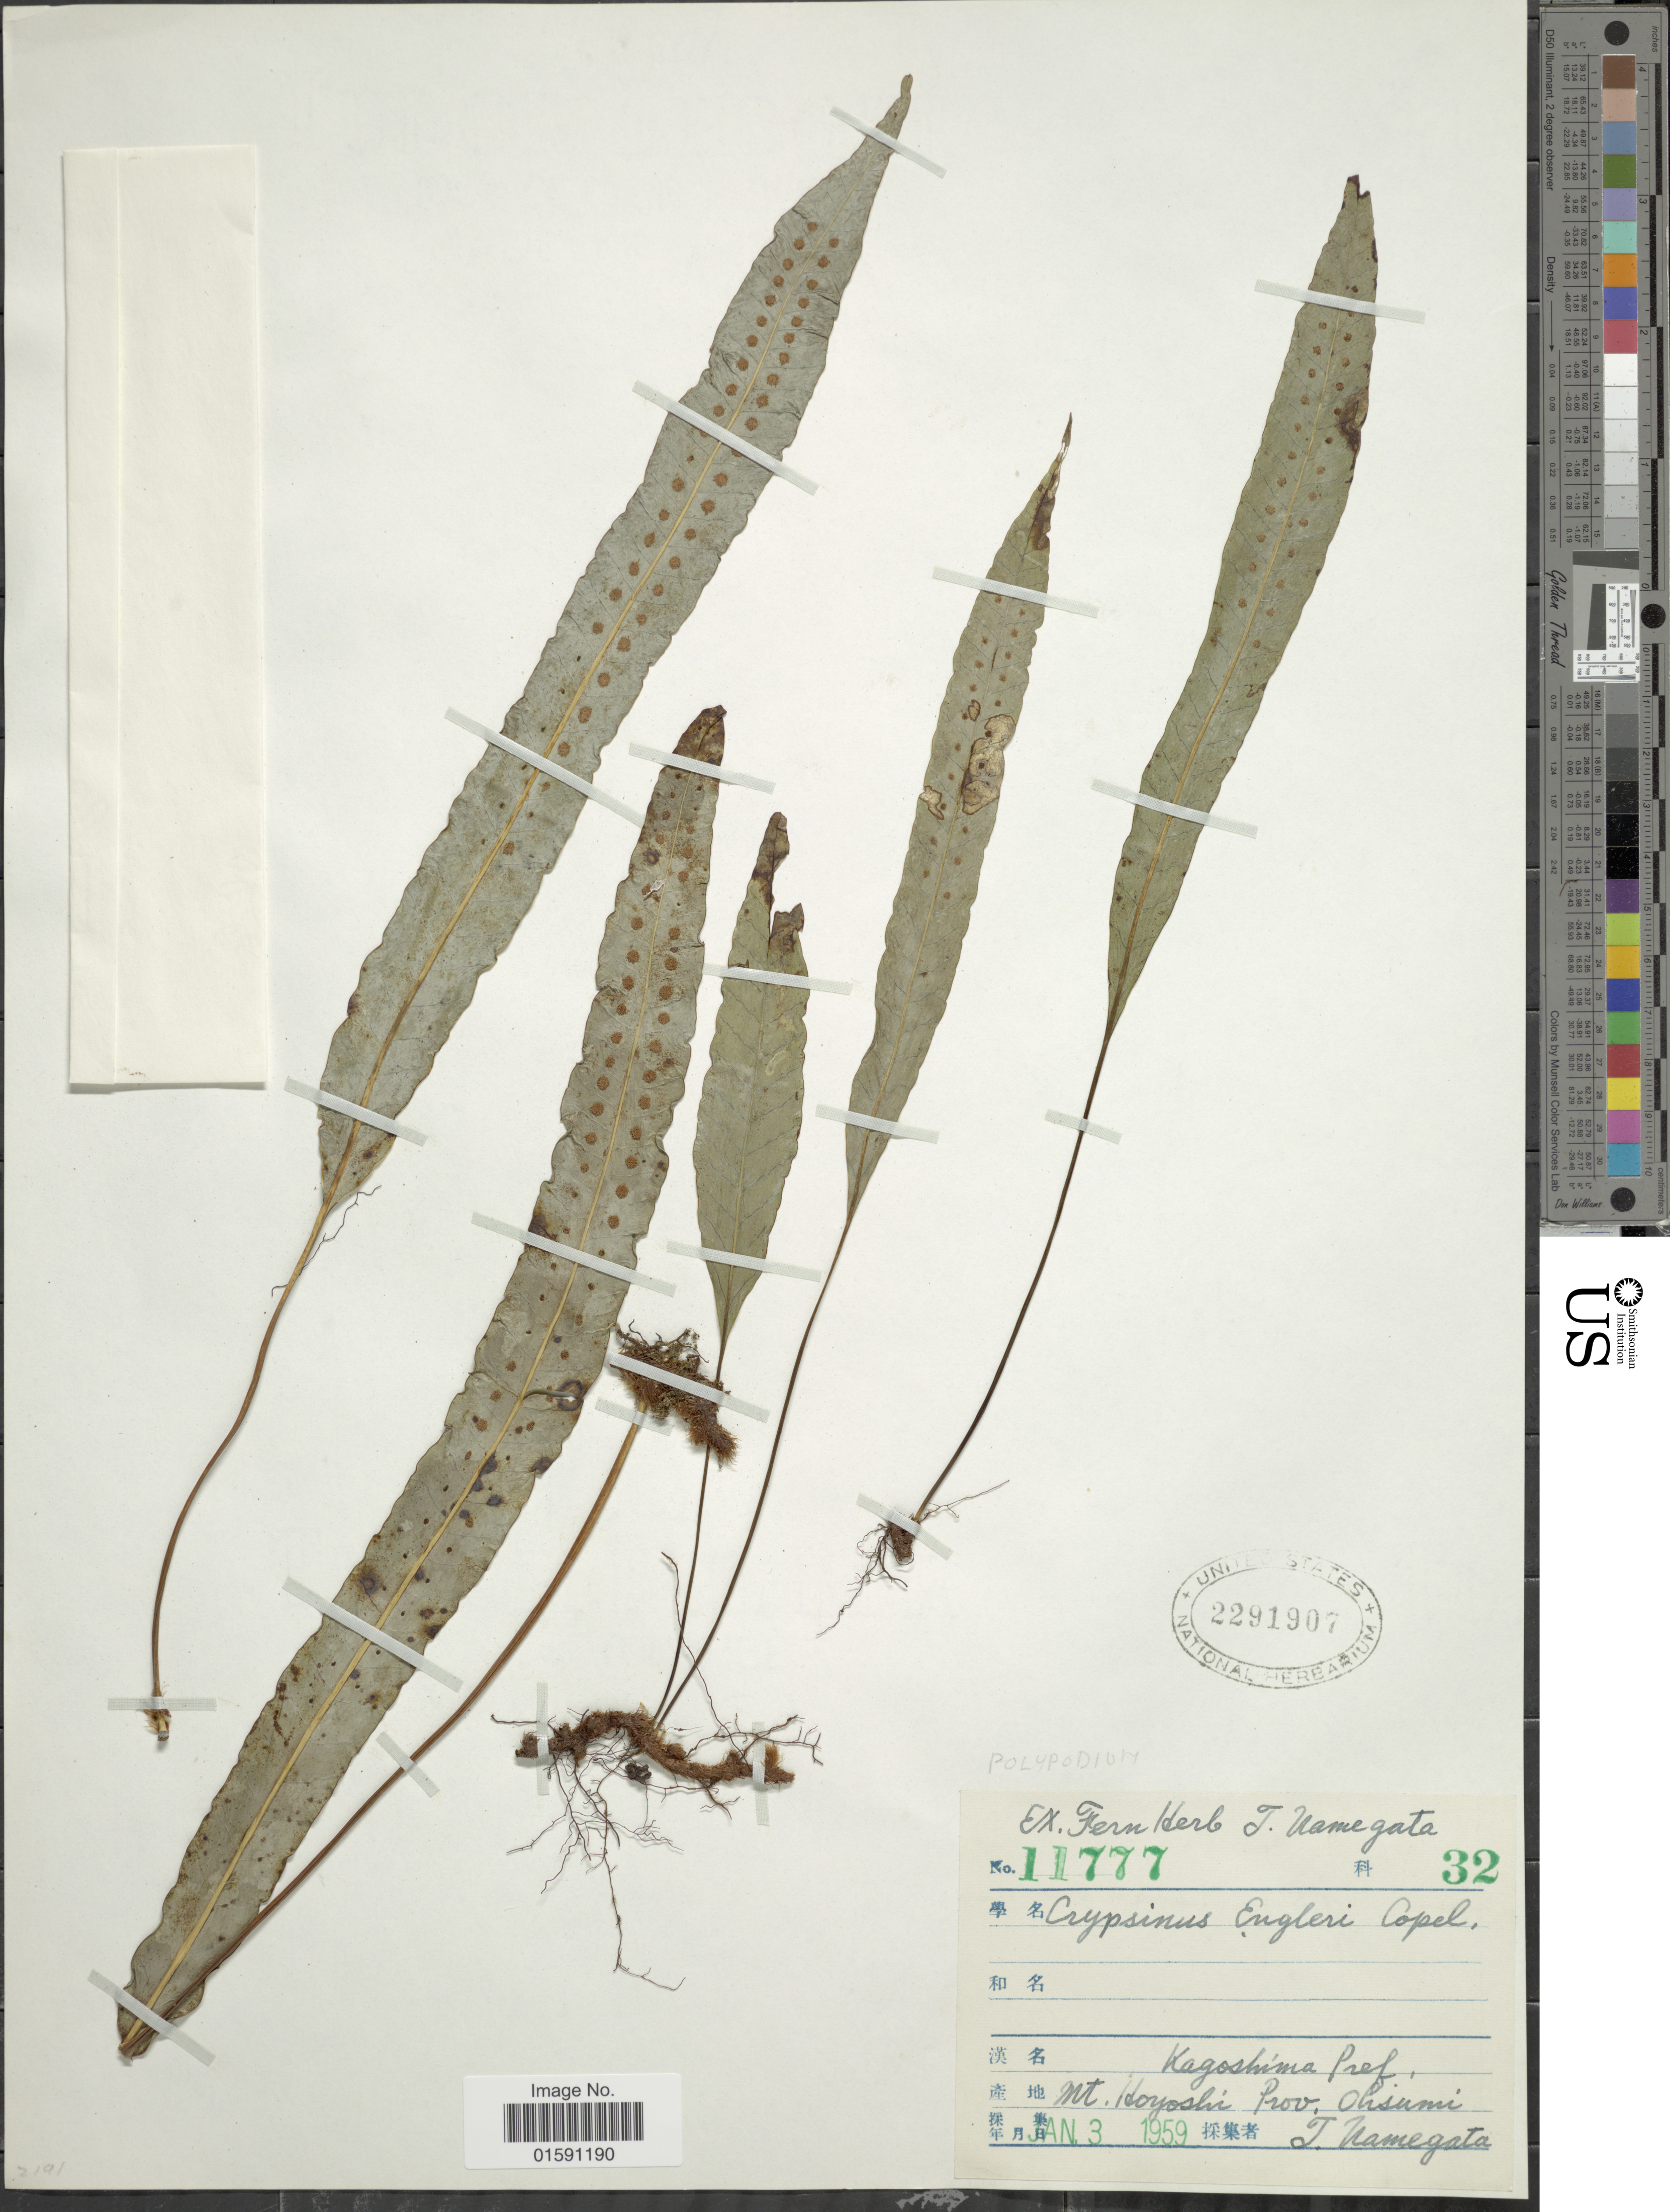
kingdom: Plantae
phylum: Tracheophyta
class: Polypodiopsida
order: Polypodiales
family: Polypodiaceae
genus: Selliguea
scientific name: Selliguea engleri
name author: (Luerss.) Fraser-Jenk.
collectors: T. Namegata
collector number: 11777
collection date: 1959-01-03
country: Japan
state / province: Kagosima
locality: Kagoshima Pref. Mt. Koyoshi, Prov. Ohsumi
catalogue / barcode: US 2291907